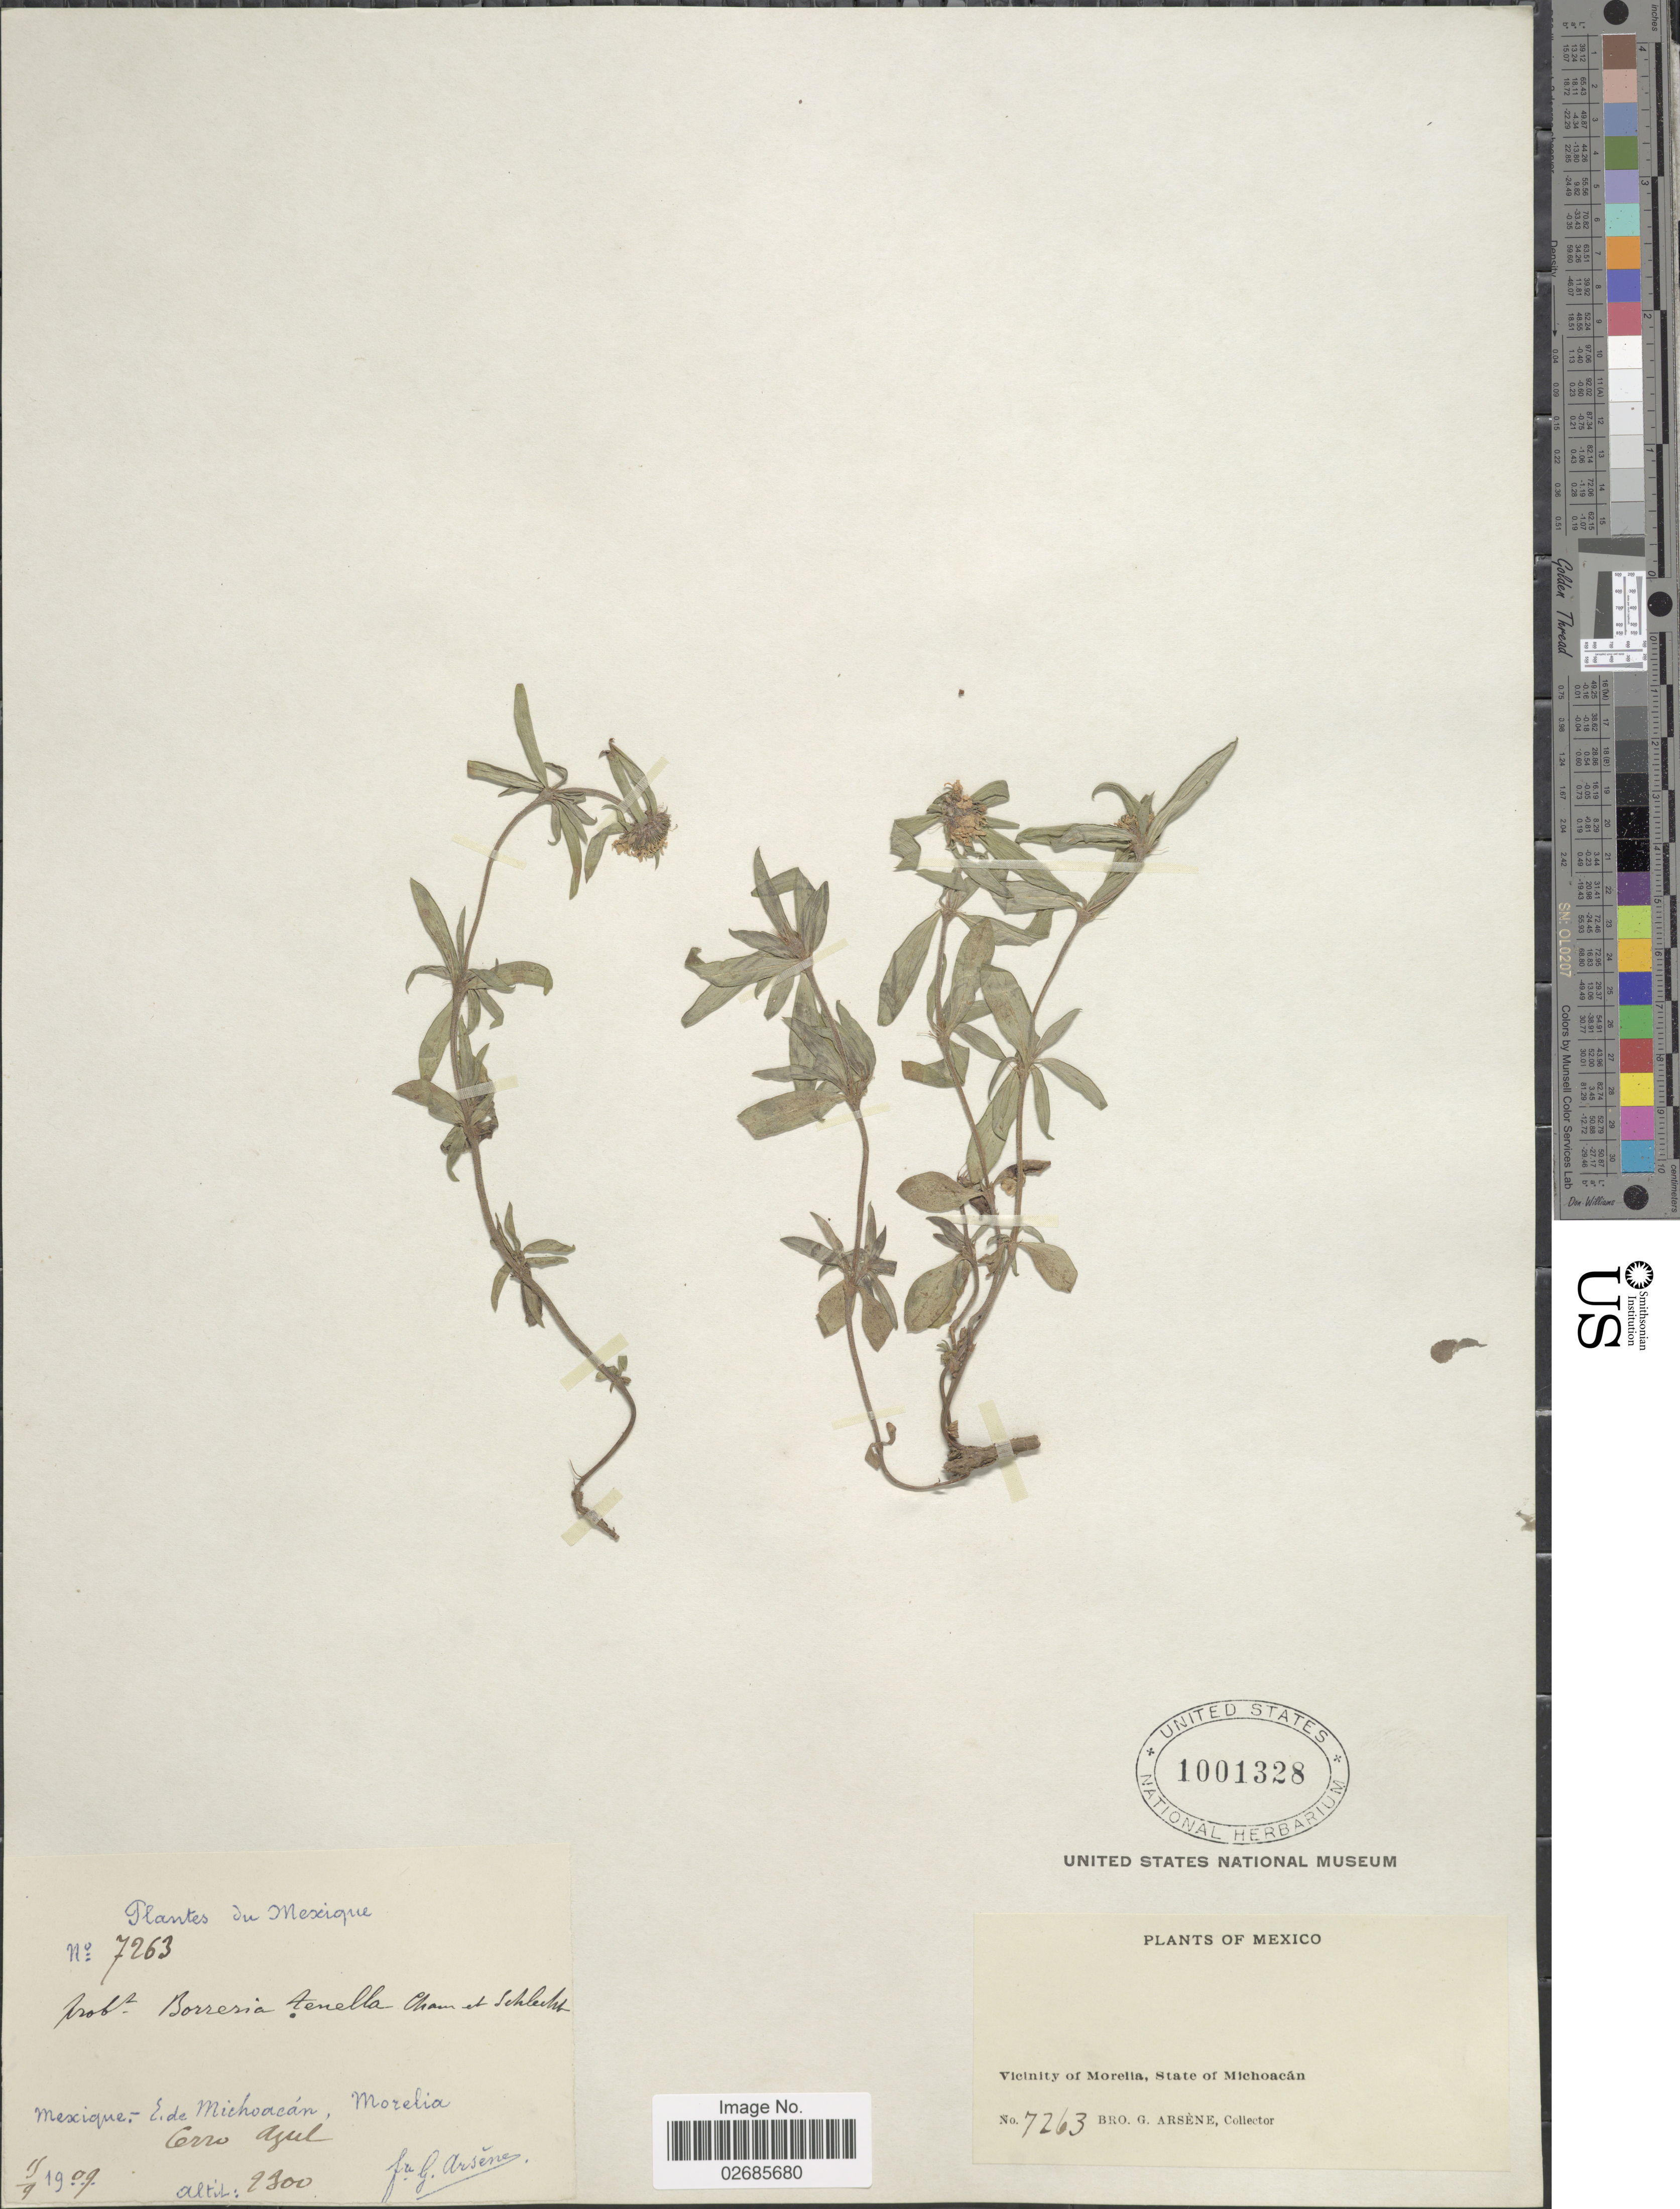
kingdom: Plantae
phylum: Tracheophyta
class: Magnoliopsida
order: Gentianales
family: Rubiaceae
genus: Borreria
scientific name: Borreria suaveolens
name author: G. Mey.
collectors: Bro. G. Arsène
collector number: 7263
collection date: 1909-09-19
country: Mexico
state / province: Michoacán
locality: Morelia, Cerro Azul, Vicinity of Morelia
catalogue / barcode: US 1001328